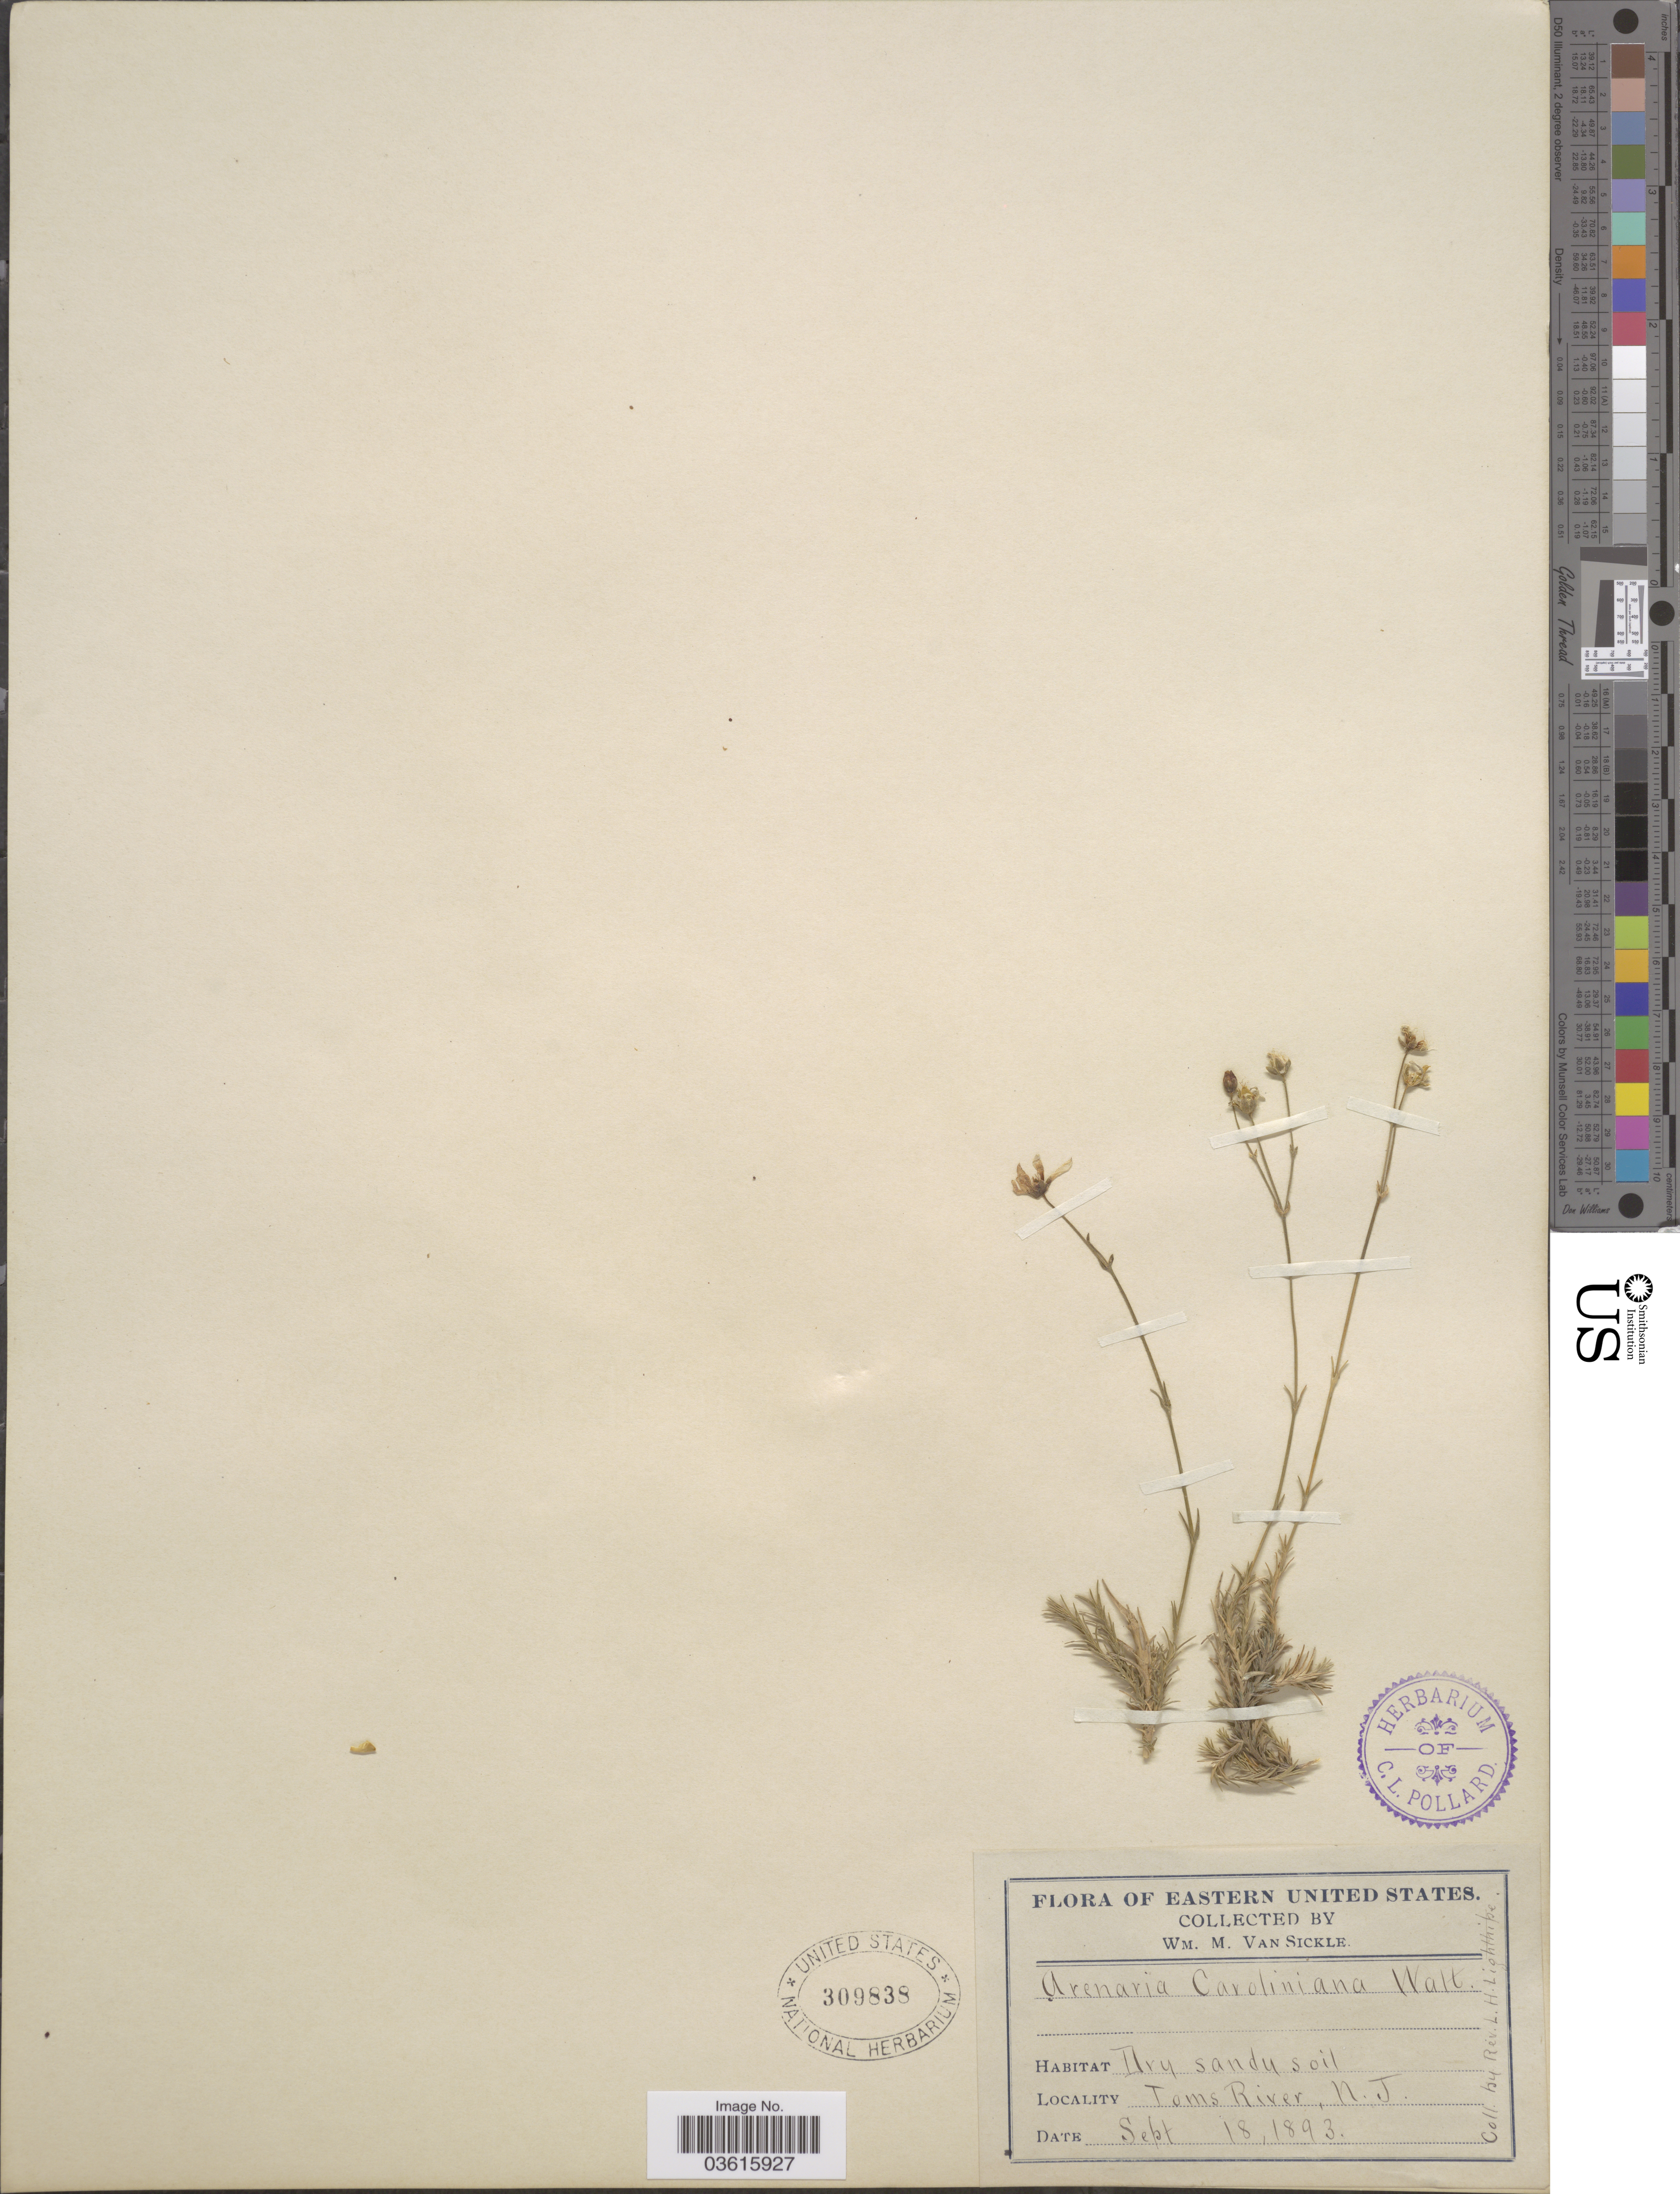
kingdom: Plantae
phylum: Tracheophyta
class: Magnoliopsida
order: Caryophyllales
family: Caryophyllaceae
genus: Minuartia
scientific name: Minuartia caroliniana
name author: (Walter) Mattf.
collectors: W. M. Van Sickle & L. H. Lighthipe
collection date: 1893-09-18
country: United States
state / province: New Jersey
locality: Eastern United States. Toms River.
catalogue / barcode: US 309838